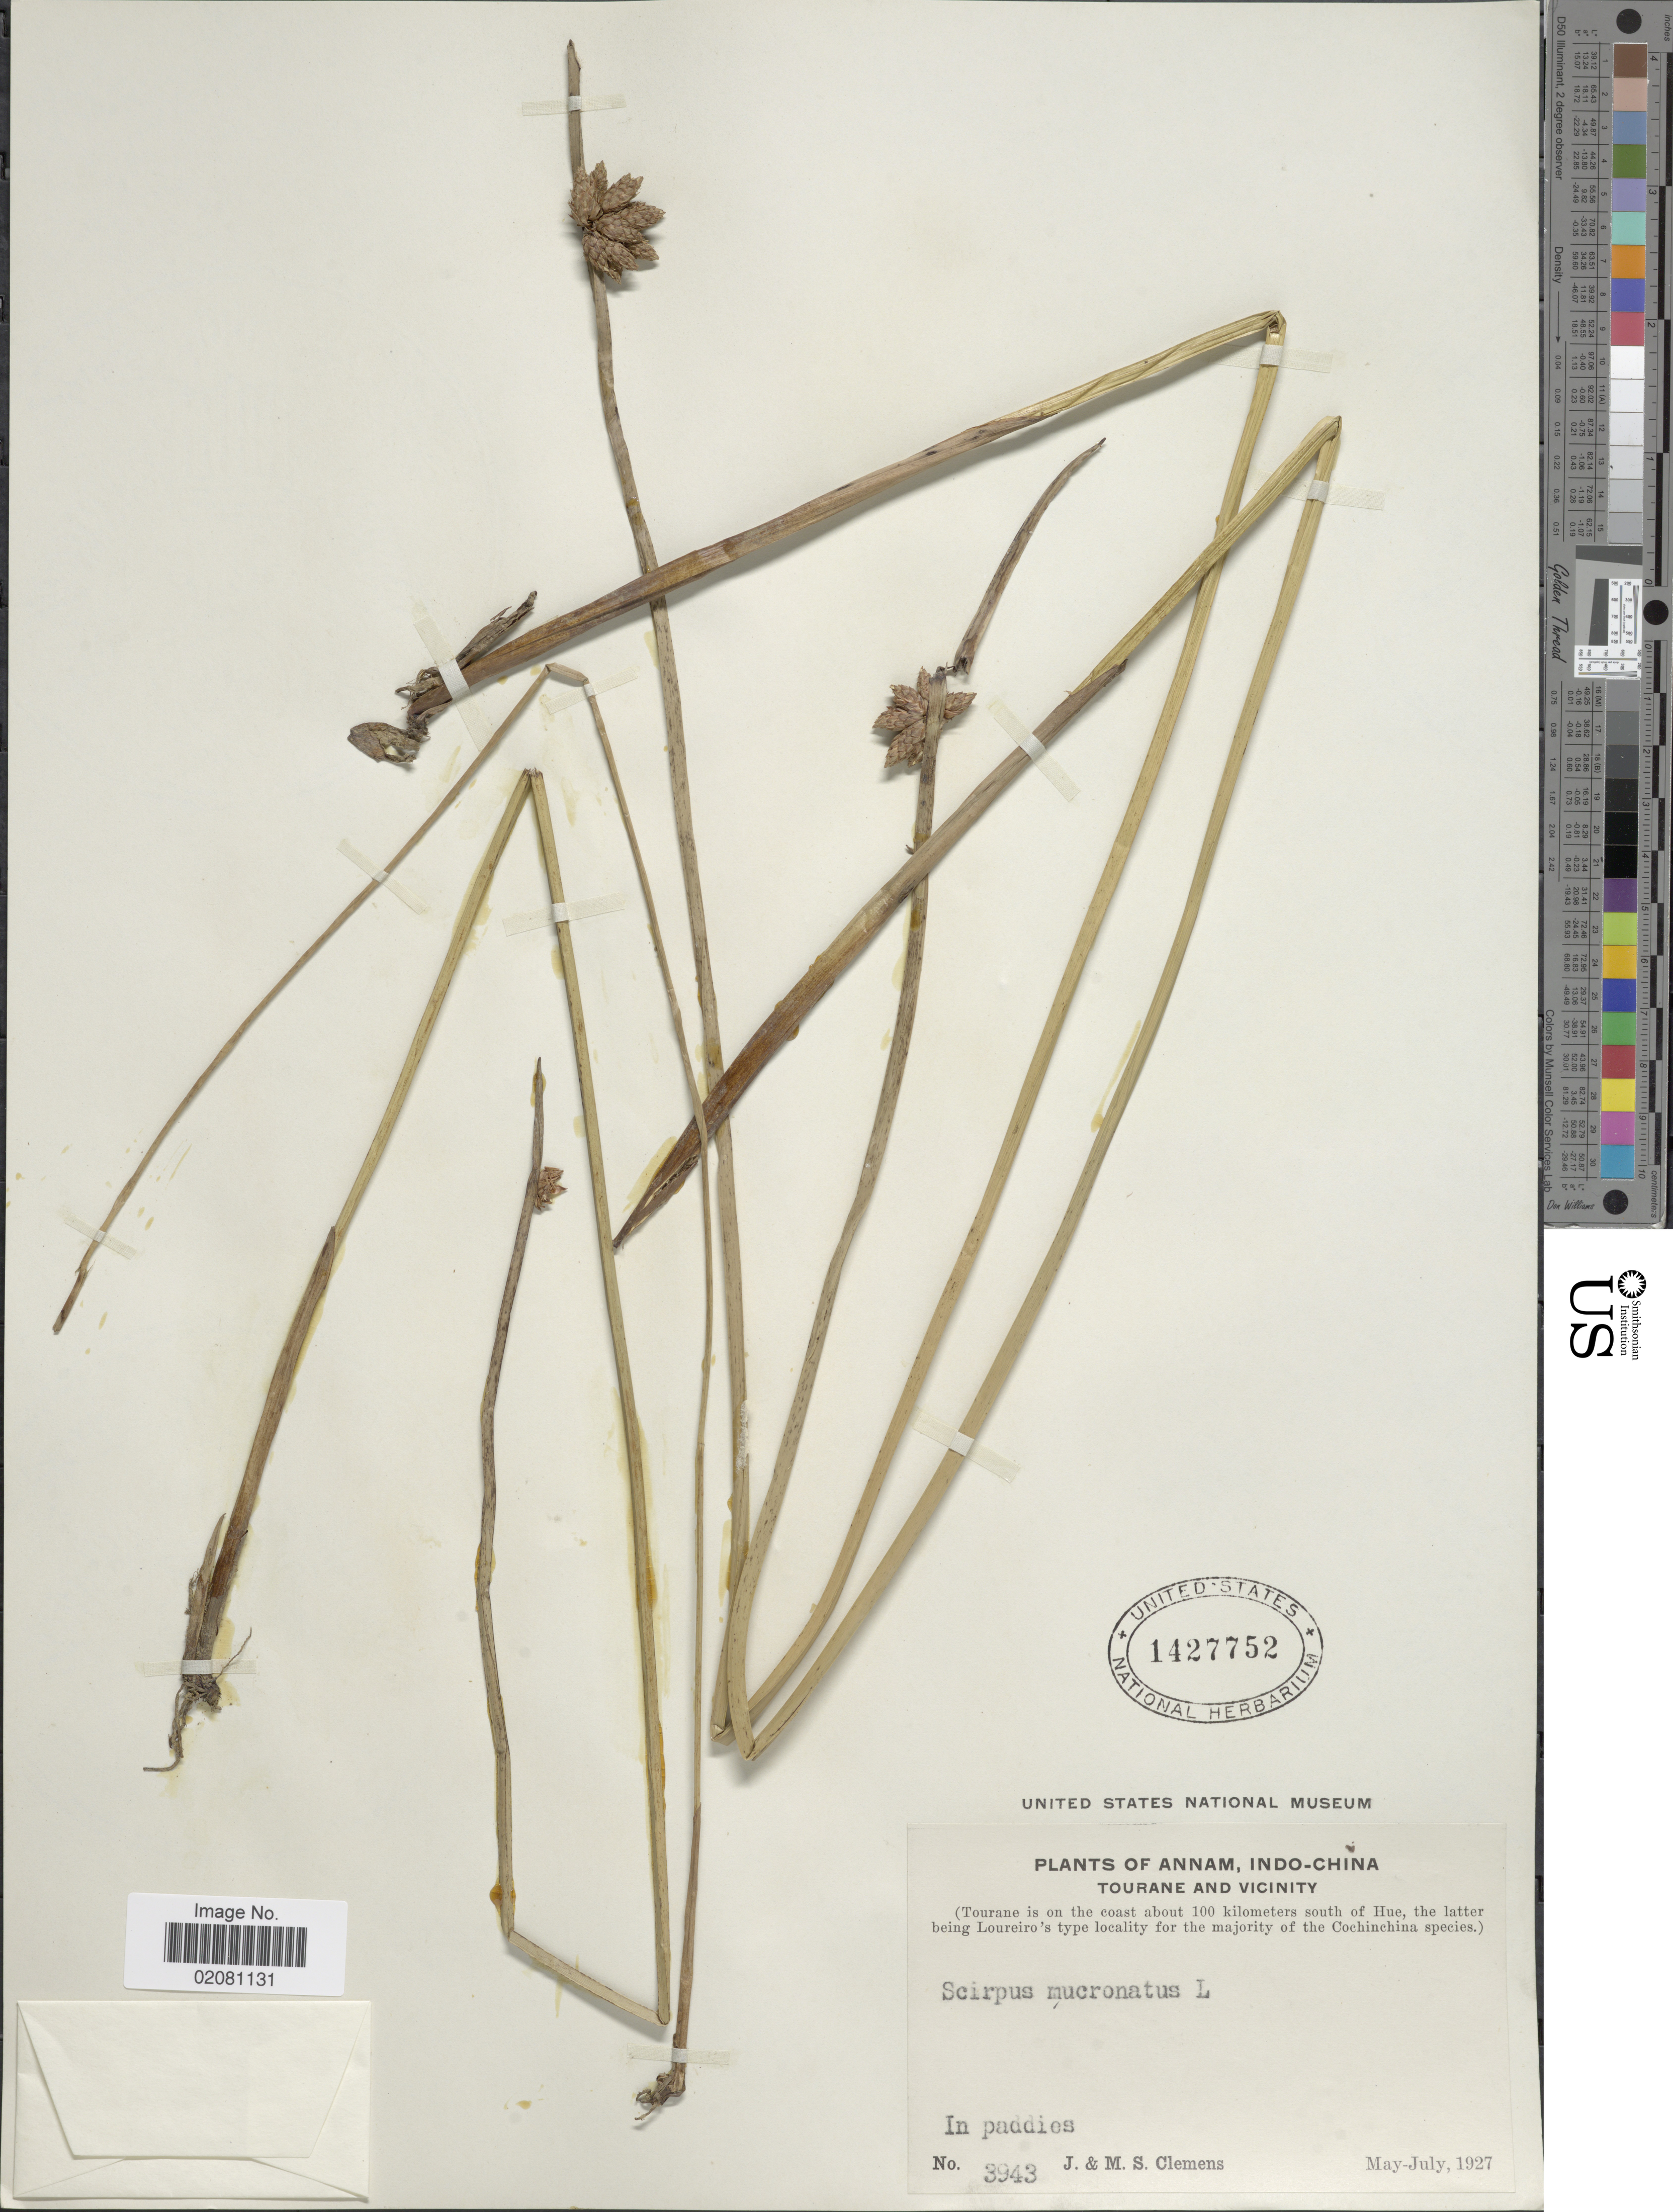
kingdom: Plantae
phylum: Tracheophyta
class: Liliopsida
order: Poales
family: Cyperaceae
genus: Schoenoplectus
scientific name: Schoenoplectus mucronatus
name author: (L.) Palla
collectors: J. Clemens & M. S. Clemens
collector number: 3943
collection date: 1927-05/1927-07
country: Vietnam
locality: Annam, Indo-China, Tourane and vicinity, In paddies.(tourane is on the coast about 100 kilomters south of Hue, the latter being Loureiro's type locality for the majority of the cochinchina species.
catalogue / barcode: US 1427752